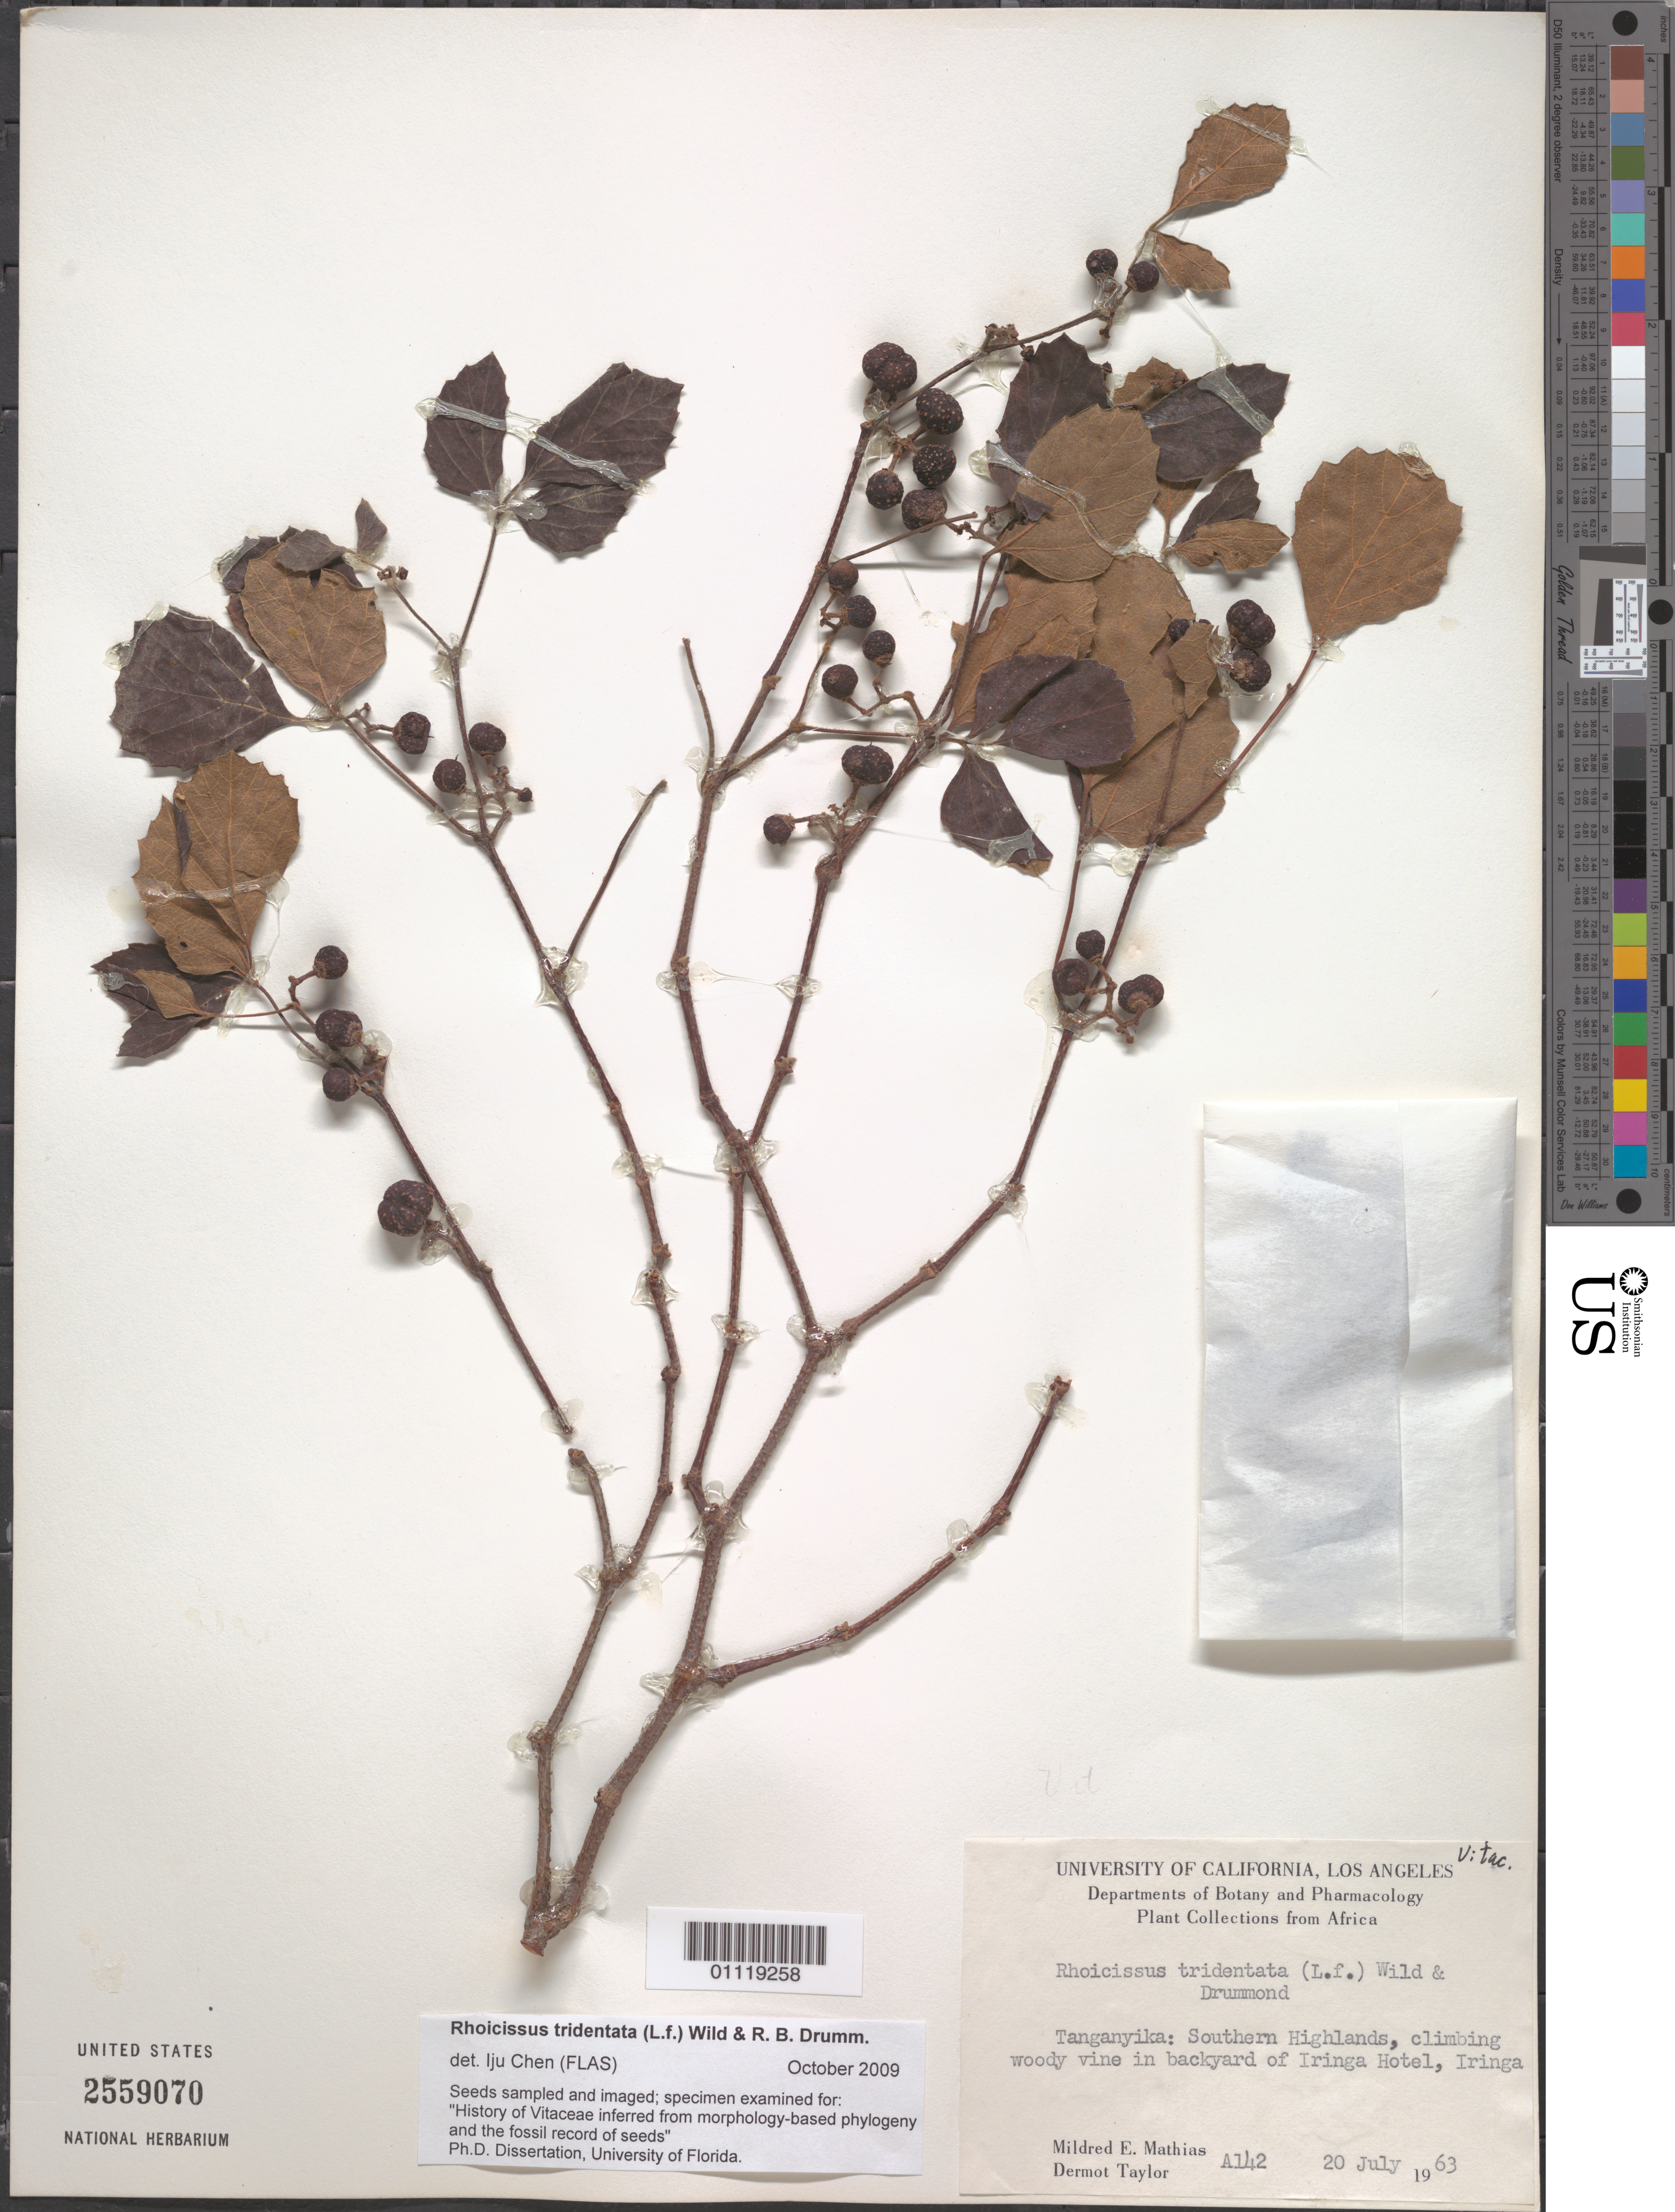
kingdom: Plantae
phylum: Tracheophyta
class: Magnoliopsida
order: Vitales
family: Vitaceae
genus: Rhoicissus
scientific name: Rhoicissus tridentata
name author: (L. f.) Wild & R.B. Drumm.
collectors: M. E. Mathias & D. Taylor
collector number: A 142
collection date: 1963-07-20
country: Tanzania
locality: S Highlands, Iringa Hotel, Iringa. Tanganjika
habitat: Climbing woody vine.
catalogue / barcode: US 2559070